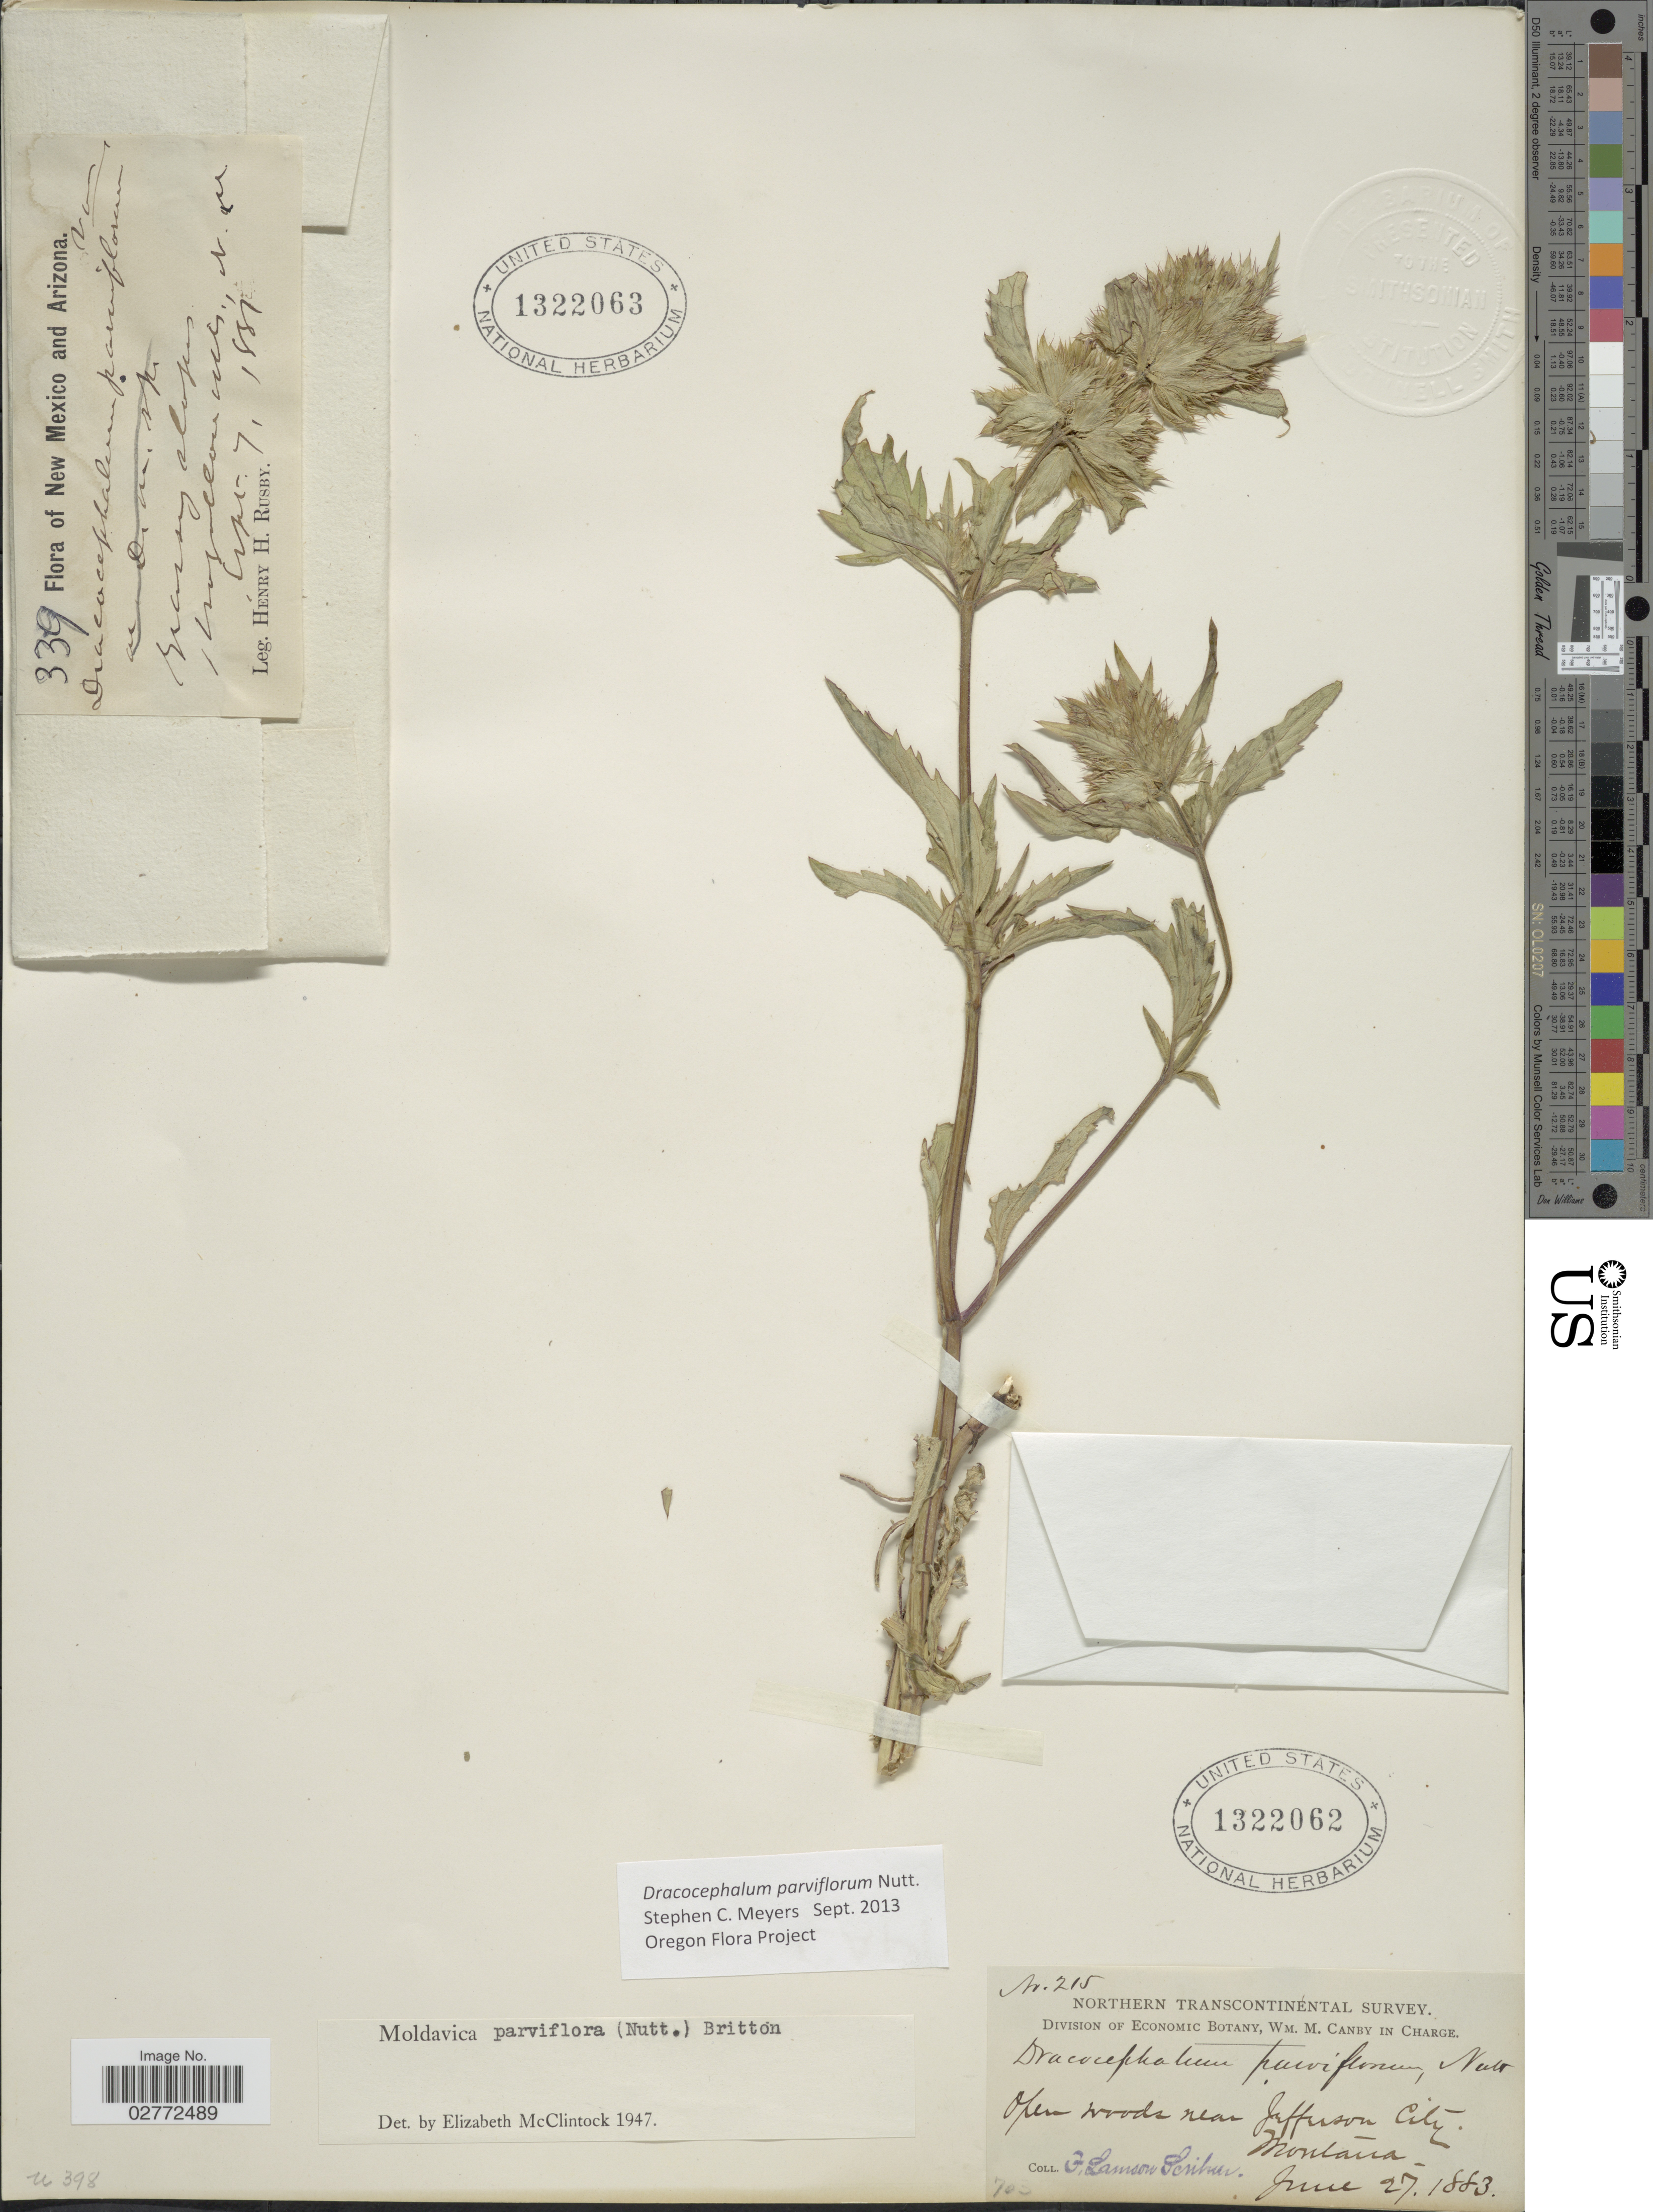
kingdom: Plantae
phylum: Tracheophyta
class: Magnoliopsida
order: Lamiales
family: Lamiaceae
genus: Dracocephalum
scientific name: Dracocephalum parviflorum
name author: Nutt.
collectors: F. Lamson-Scribner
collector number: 215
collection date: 1883-06-27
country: United States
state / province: Montana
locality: Open woods near Jefferson City.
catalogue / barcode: US 1322062-2